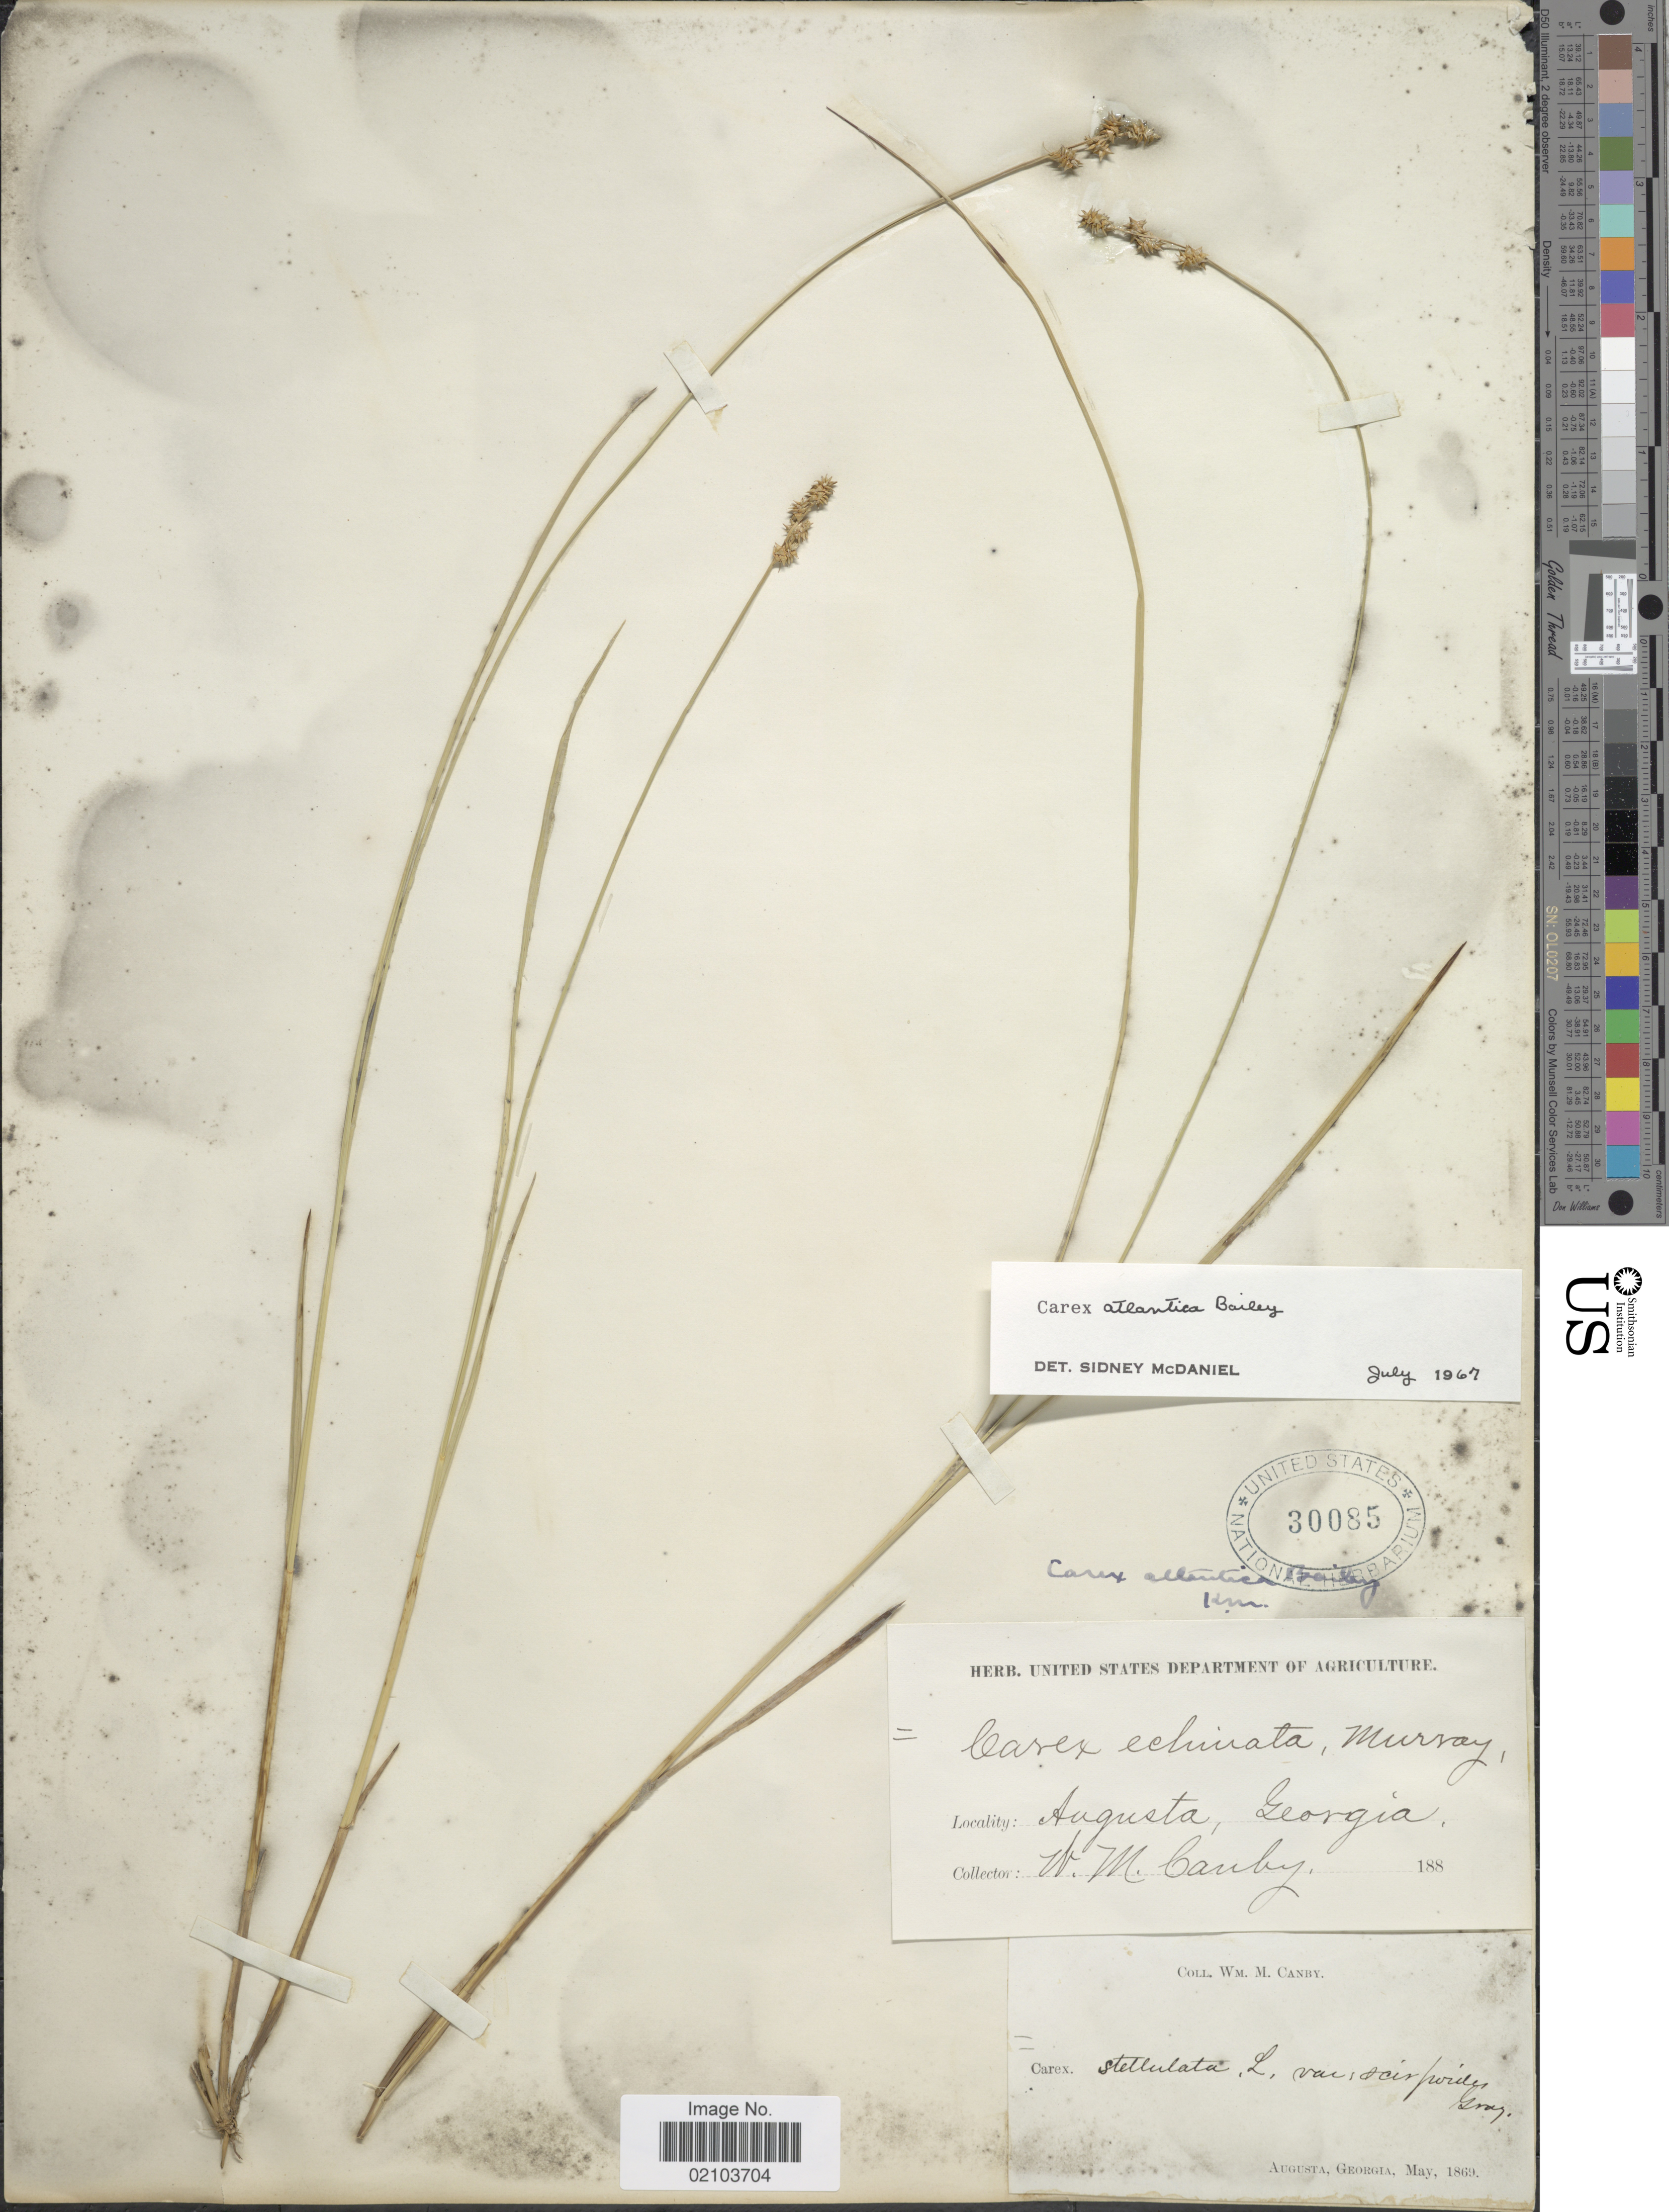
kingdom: Plantae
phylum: Tracheophyta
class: Liliopsida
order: Poales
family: Cyperaceae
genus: Carex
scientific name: Carex atlantica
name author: L.H. Bailey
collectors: W. M. Canby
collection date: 1869-05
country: United States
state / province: Georgia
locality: Augusta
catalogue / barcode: US 30085